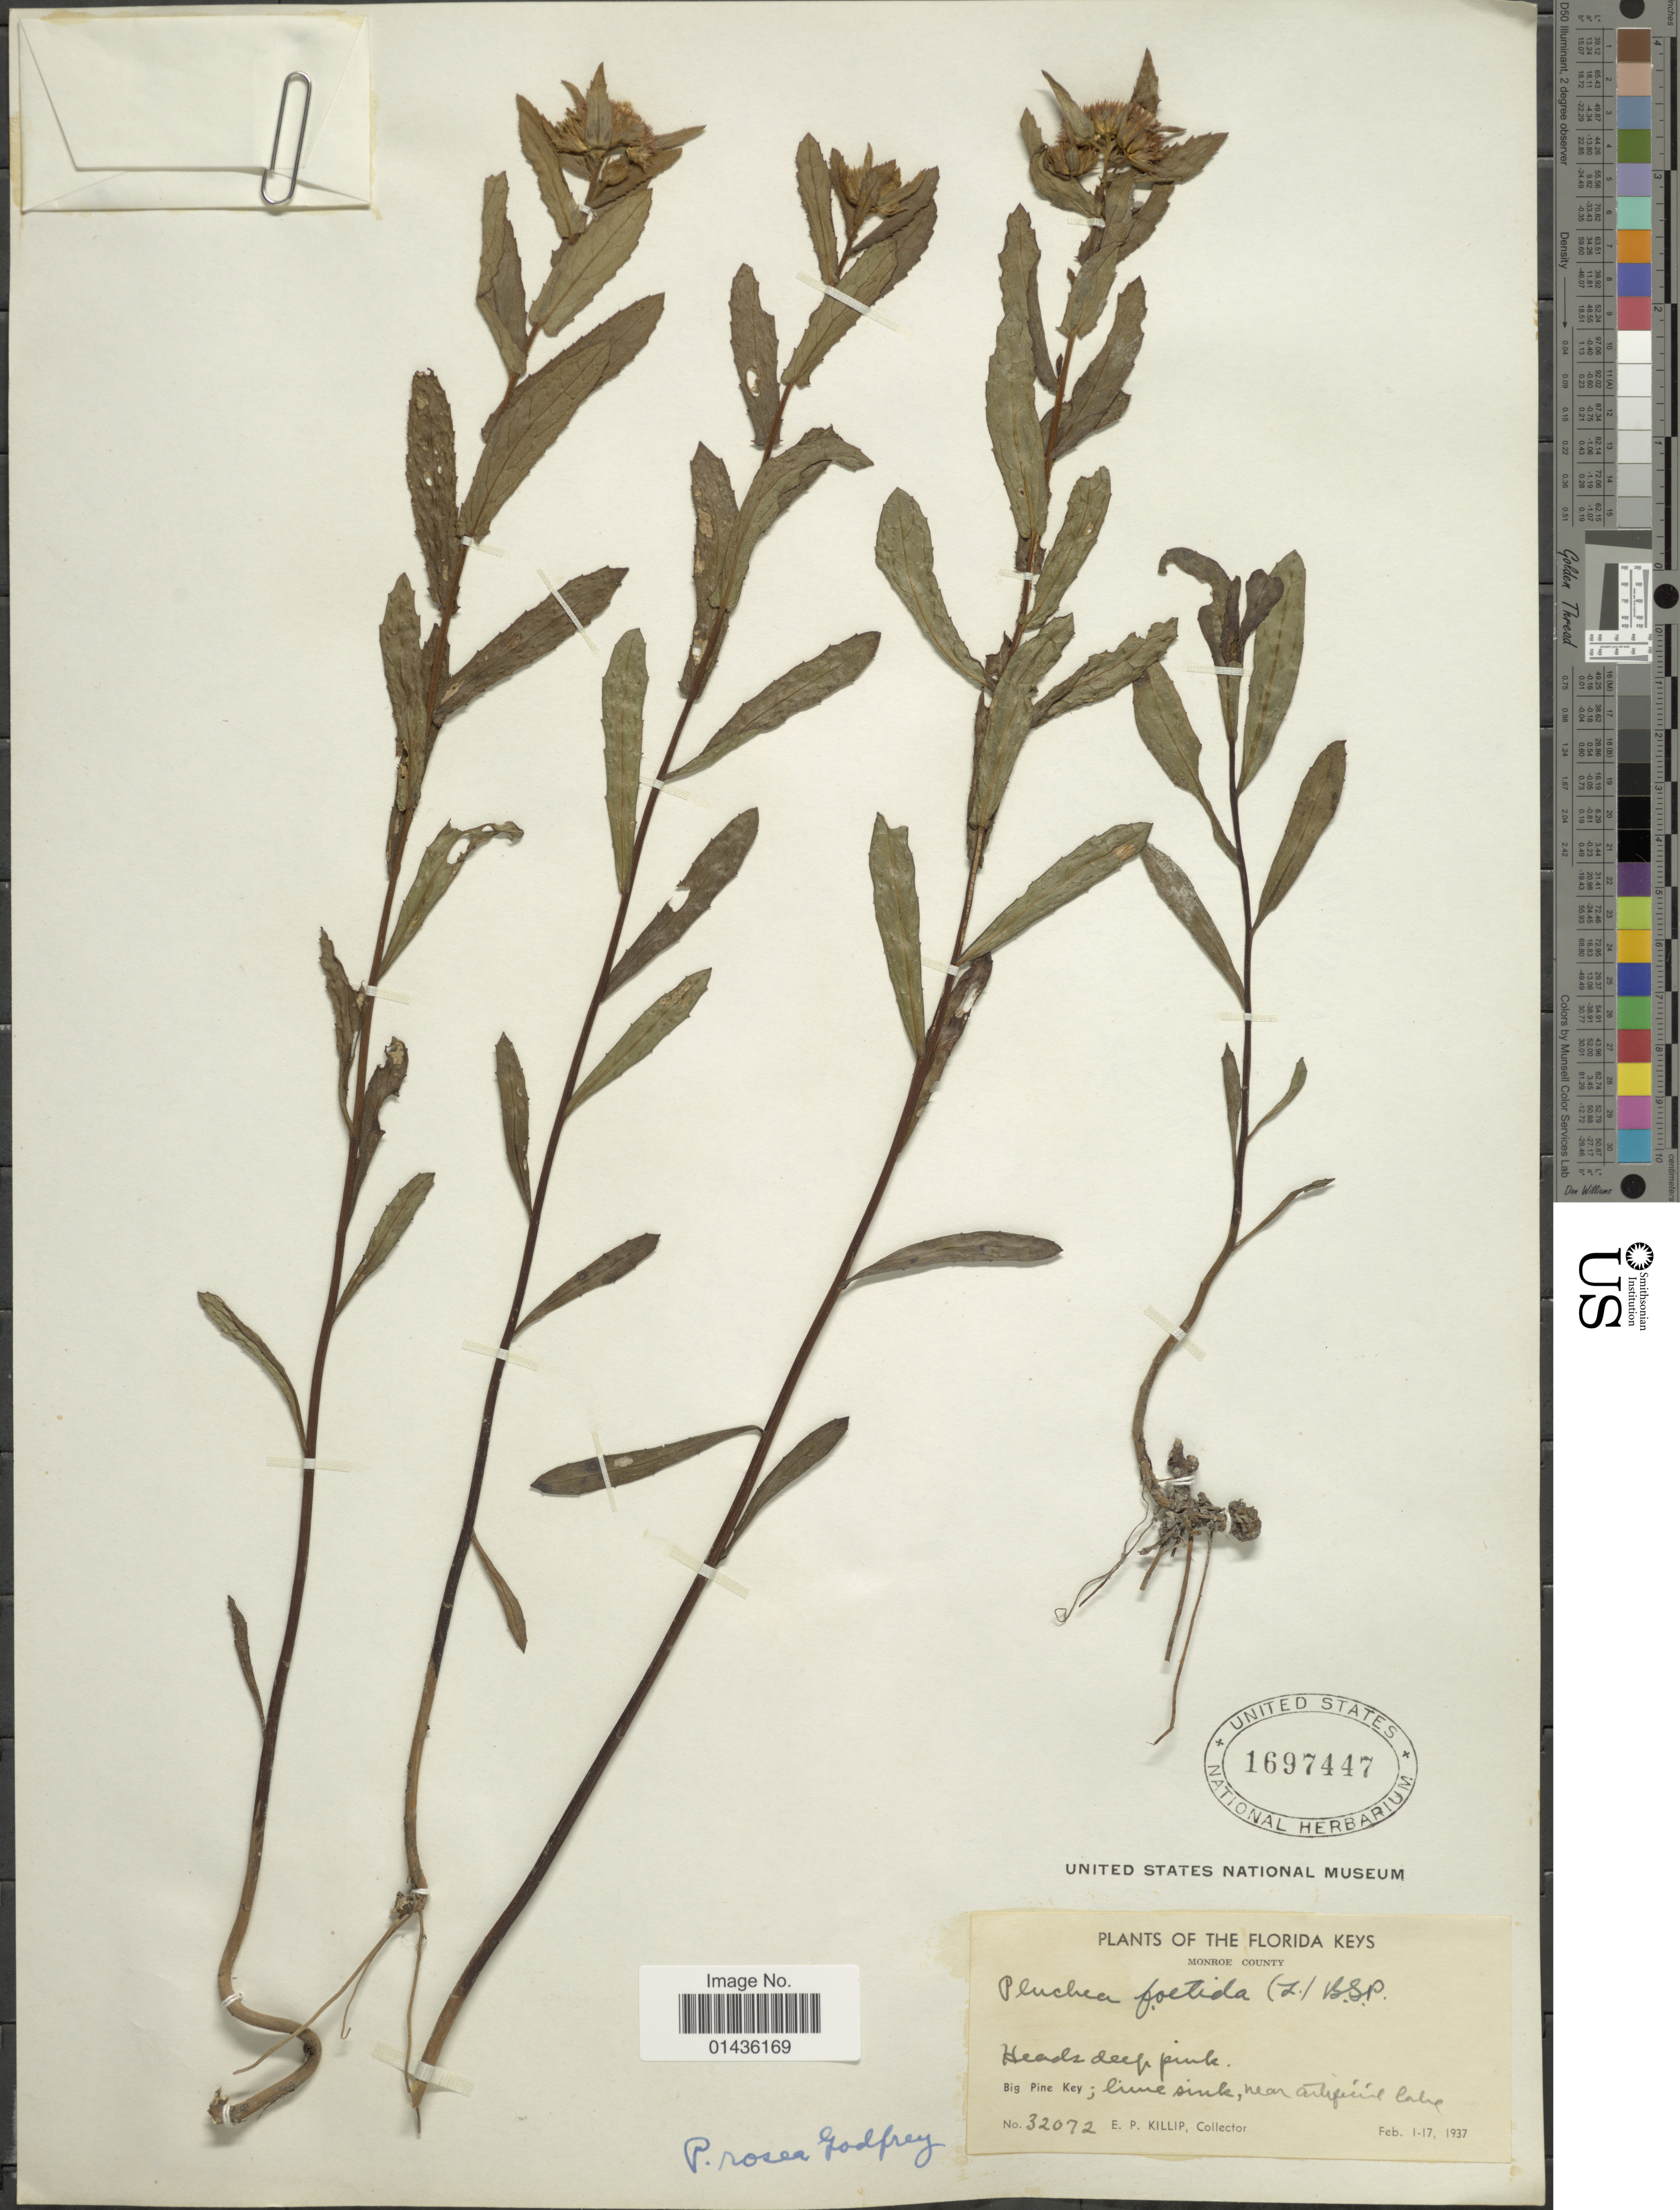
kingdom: Plantae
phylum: Tracheophyta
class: Magnoliopsida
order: Asterales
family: Asteraceae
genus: Pluchea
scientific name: Pluchea foetida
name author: (L.) DC.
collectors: E. P. Killip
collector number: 32072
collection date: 1937-02-01/1937-02-17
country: United States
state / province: Florida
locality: Florida Keys, Monroe County, Big Pine Key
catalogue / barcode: US 1697447